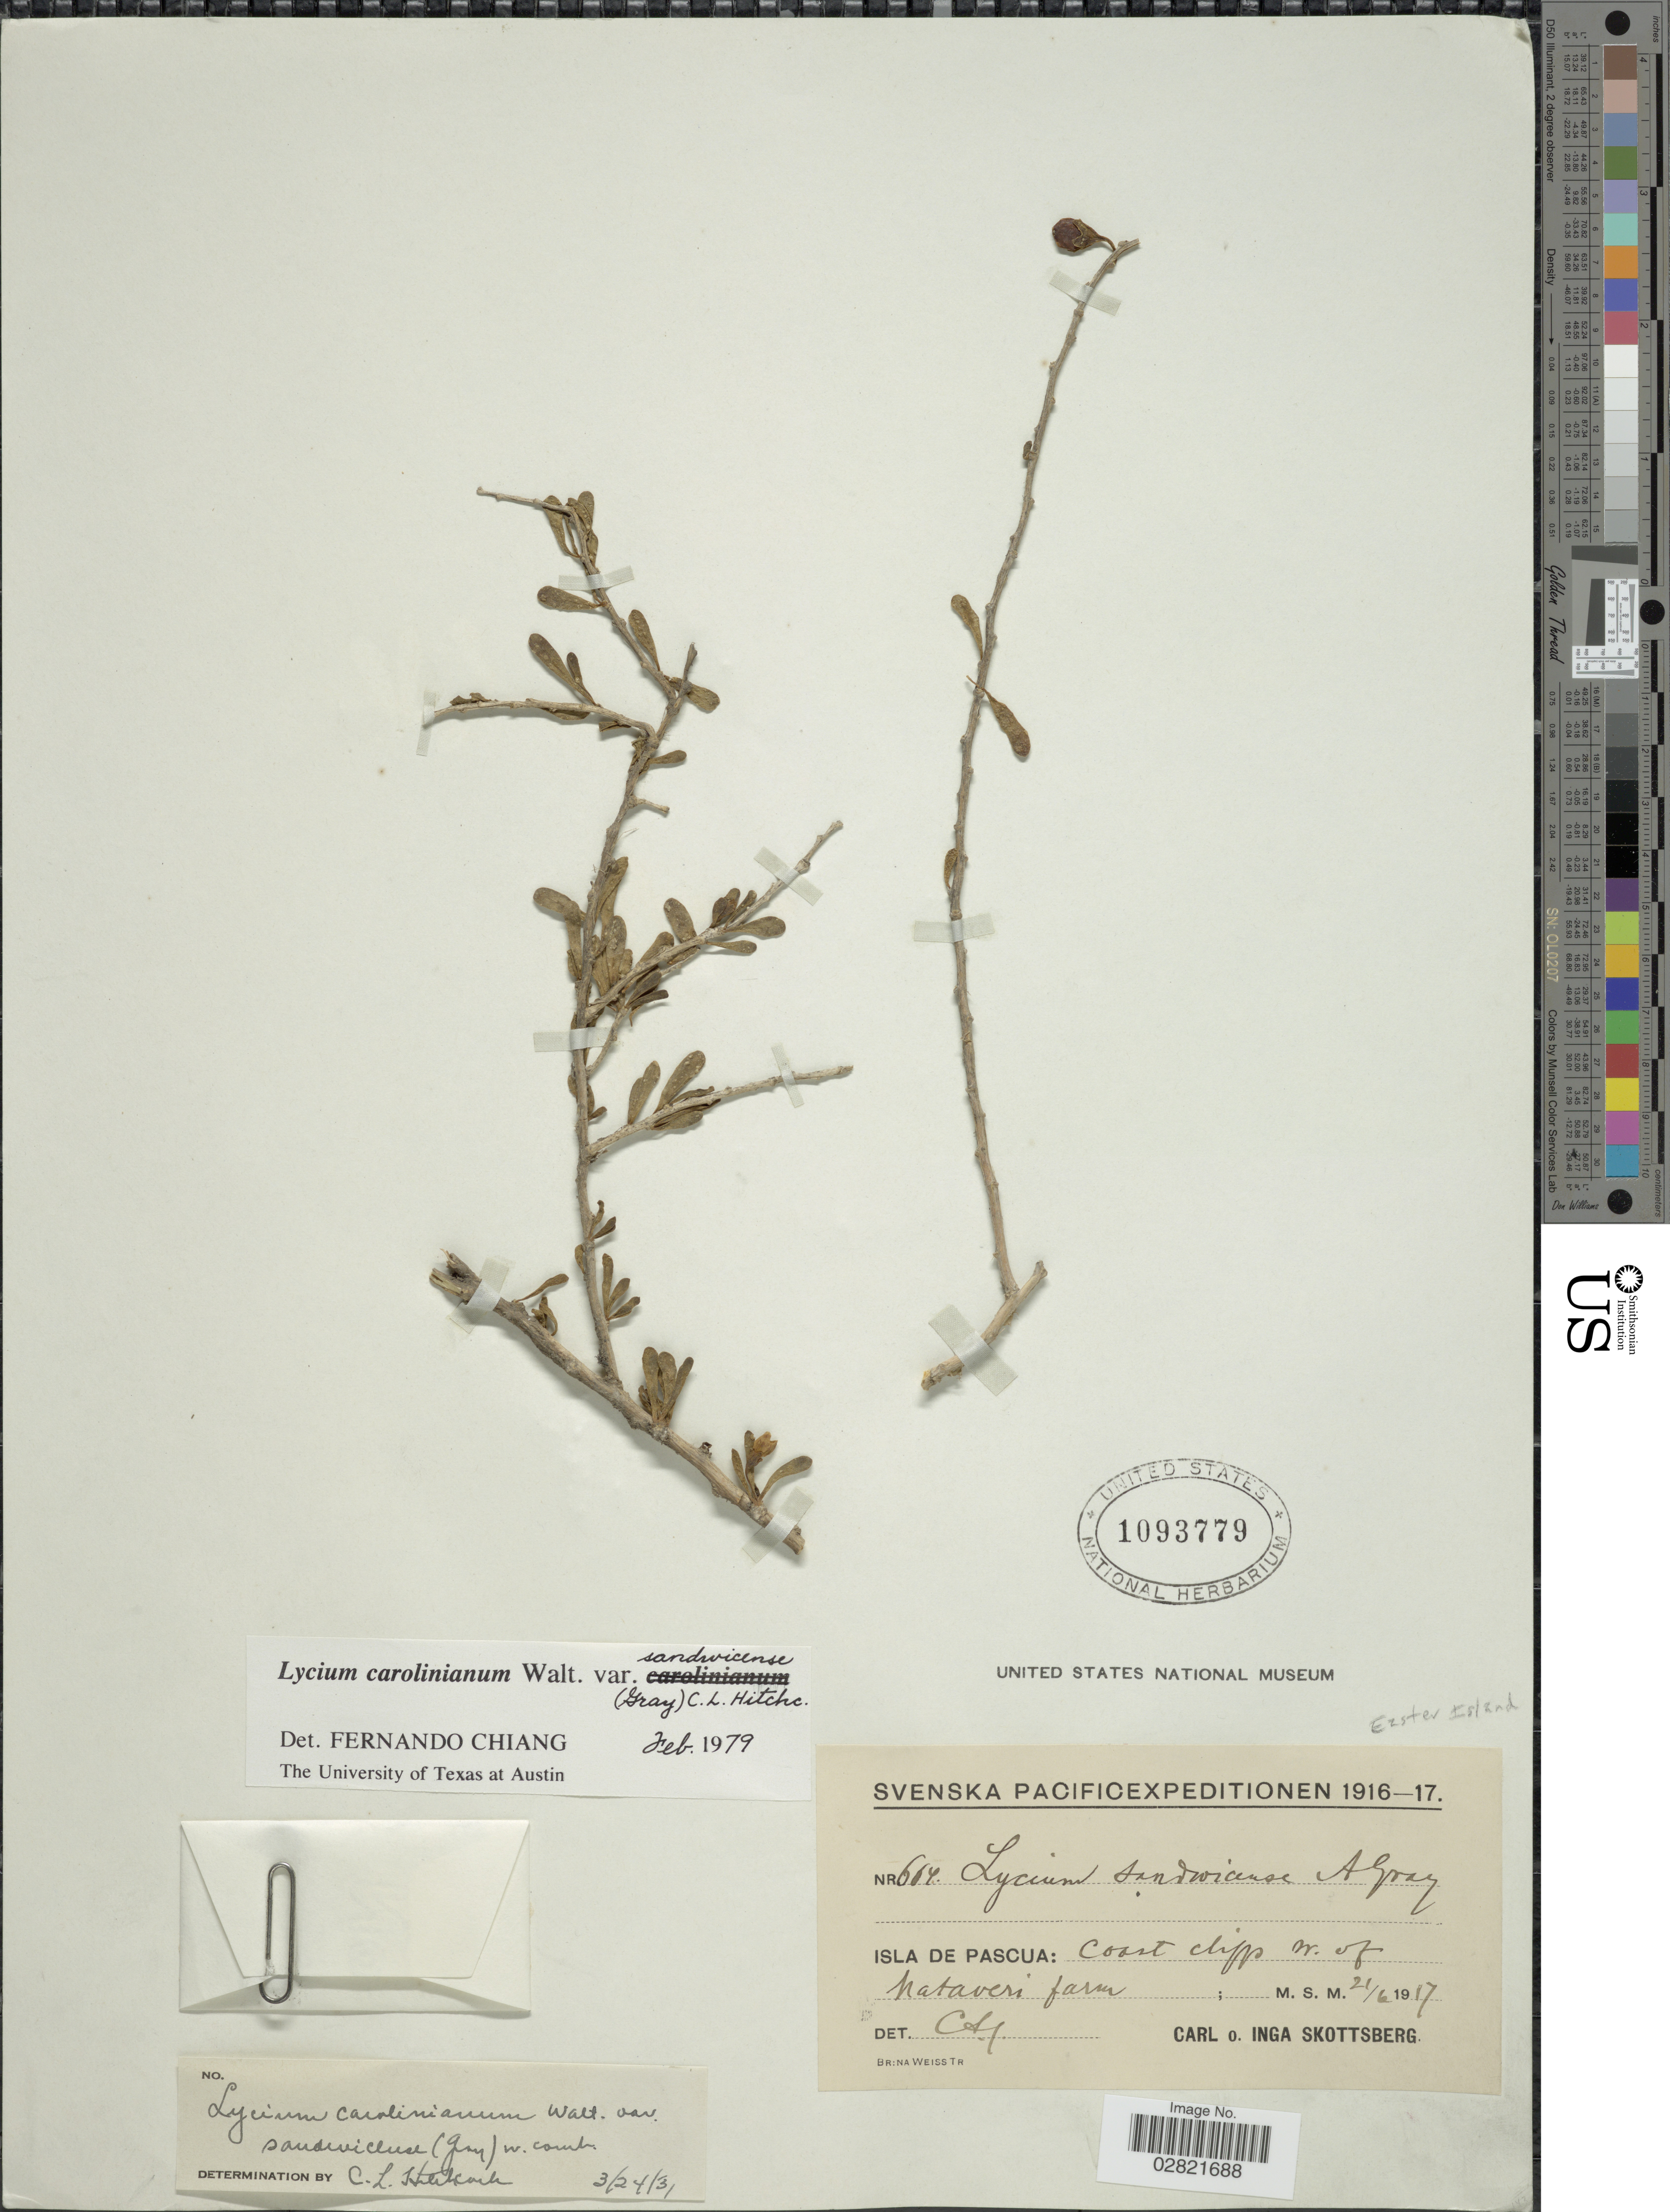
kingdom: Plantae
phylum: Tracheophyta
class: Magnoliopsida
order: Solanales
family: Solanaceae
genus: Lycium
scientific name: Lycium carolinianum var. sandwicense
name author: (A. Gray) C.L. Hitchc.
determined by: Wagner, W. L., (BOT), Smithsonian Institution - National Museum of Natural History (UNITED STATES)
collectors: C. Skottsberg & I. Skottsberg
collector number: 664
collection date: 1917-06-21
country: Chile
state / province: Valparaíso (V)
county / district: Isla de Pascua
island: Easter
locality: Svenska Pacific. Isla de Pascua: Coast cliffs w. of Nataveri farm.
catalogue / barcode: US 1093779